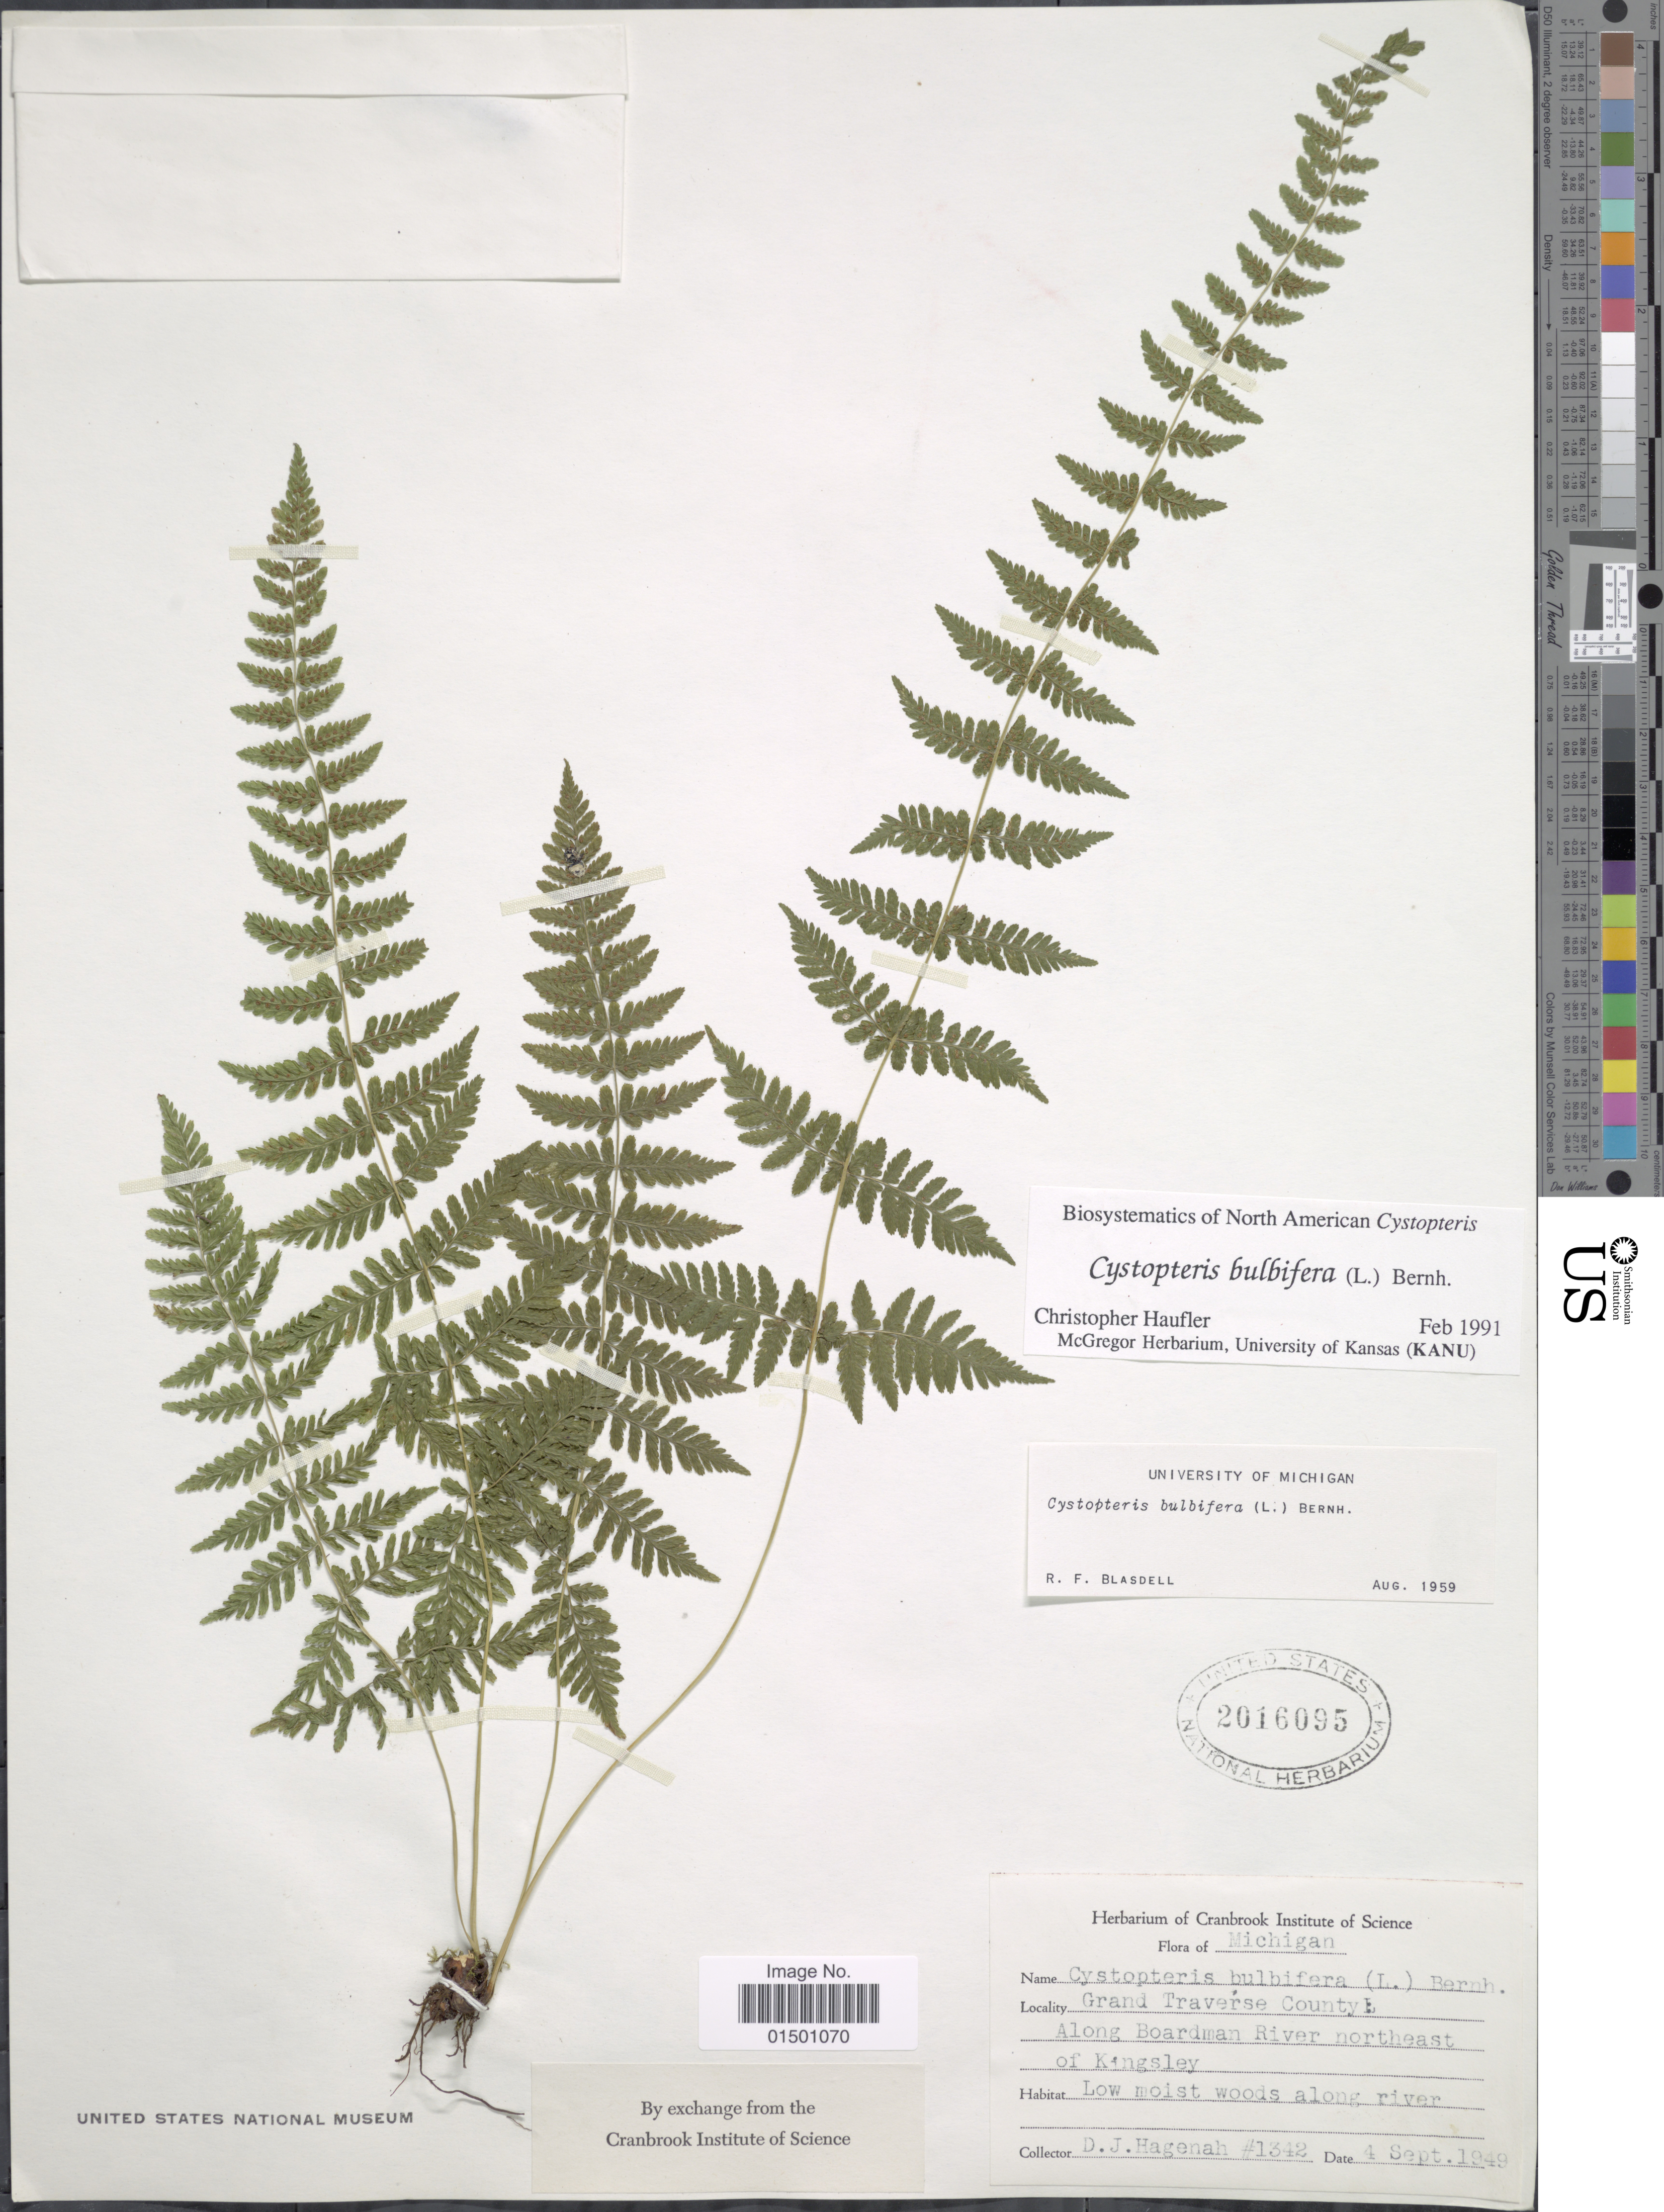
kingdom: Plantae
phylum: Tracheophyta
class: Polypodiopsida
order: Polypodiales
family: Cystopteridaceae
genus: Cystopteris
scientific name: Cystopteris bulbifera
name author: (L.) Bernh.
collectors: D. Hagenah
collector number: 1342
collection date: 1949-09-04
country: United States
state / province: Michigan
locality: Grand Traverse County, along Boardman River northeast of Kingsley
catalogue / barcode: US 2016095